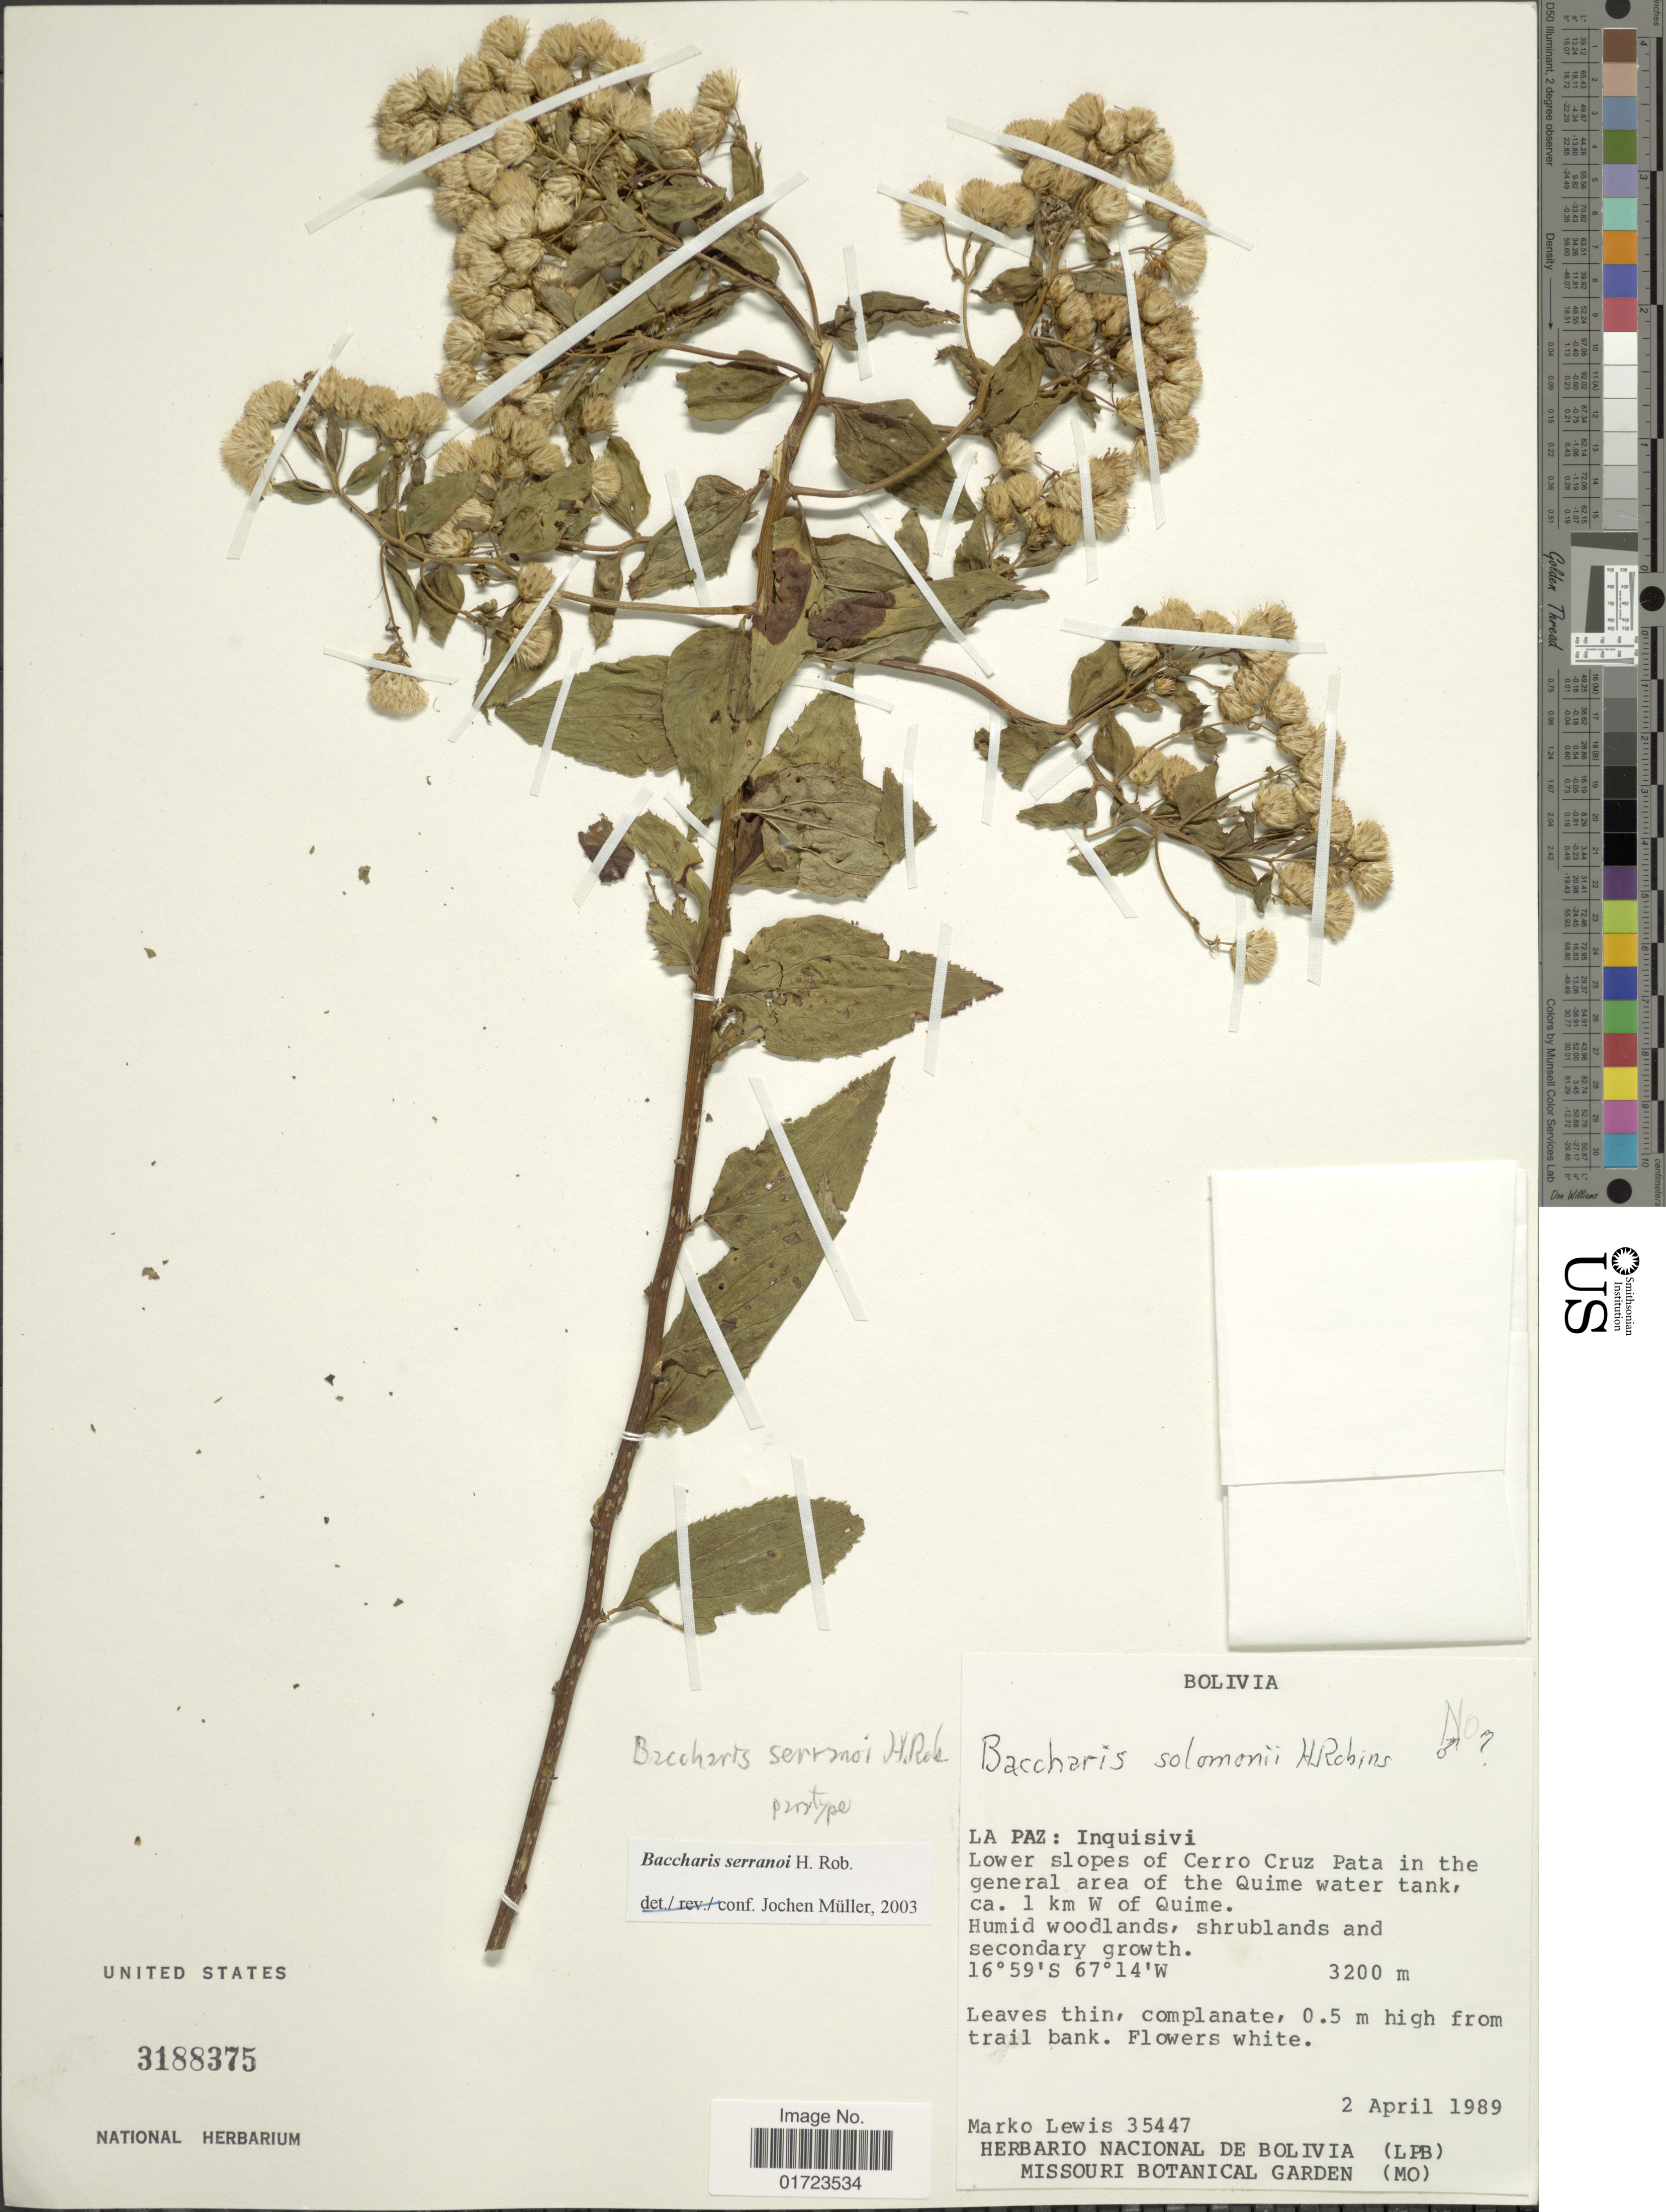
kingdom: Plantae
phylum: Tracheophyta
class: Magnoliopsida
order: Asterales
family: Asteraceae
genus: Baccharis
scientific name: Baccharis serranoi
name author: H. Rob.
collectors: M. A. Lewis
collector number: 35447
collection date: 1989-04-02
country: Bolivia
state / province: La Paz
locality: La Paz: Inquisivi, Lower slopes of Cerro Cruz Pata in the general area of the Quime water tank, ca. 1 km W of Quime.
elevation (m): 3200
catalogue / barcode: US 3188375